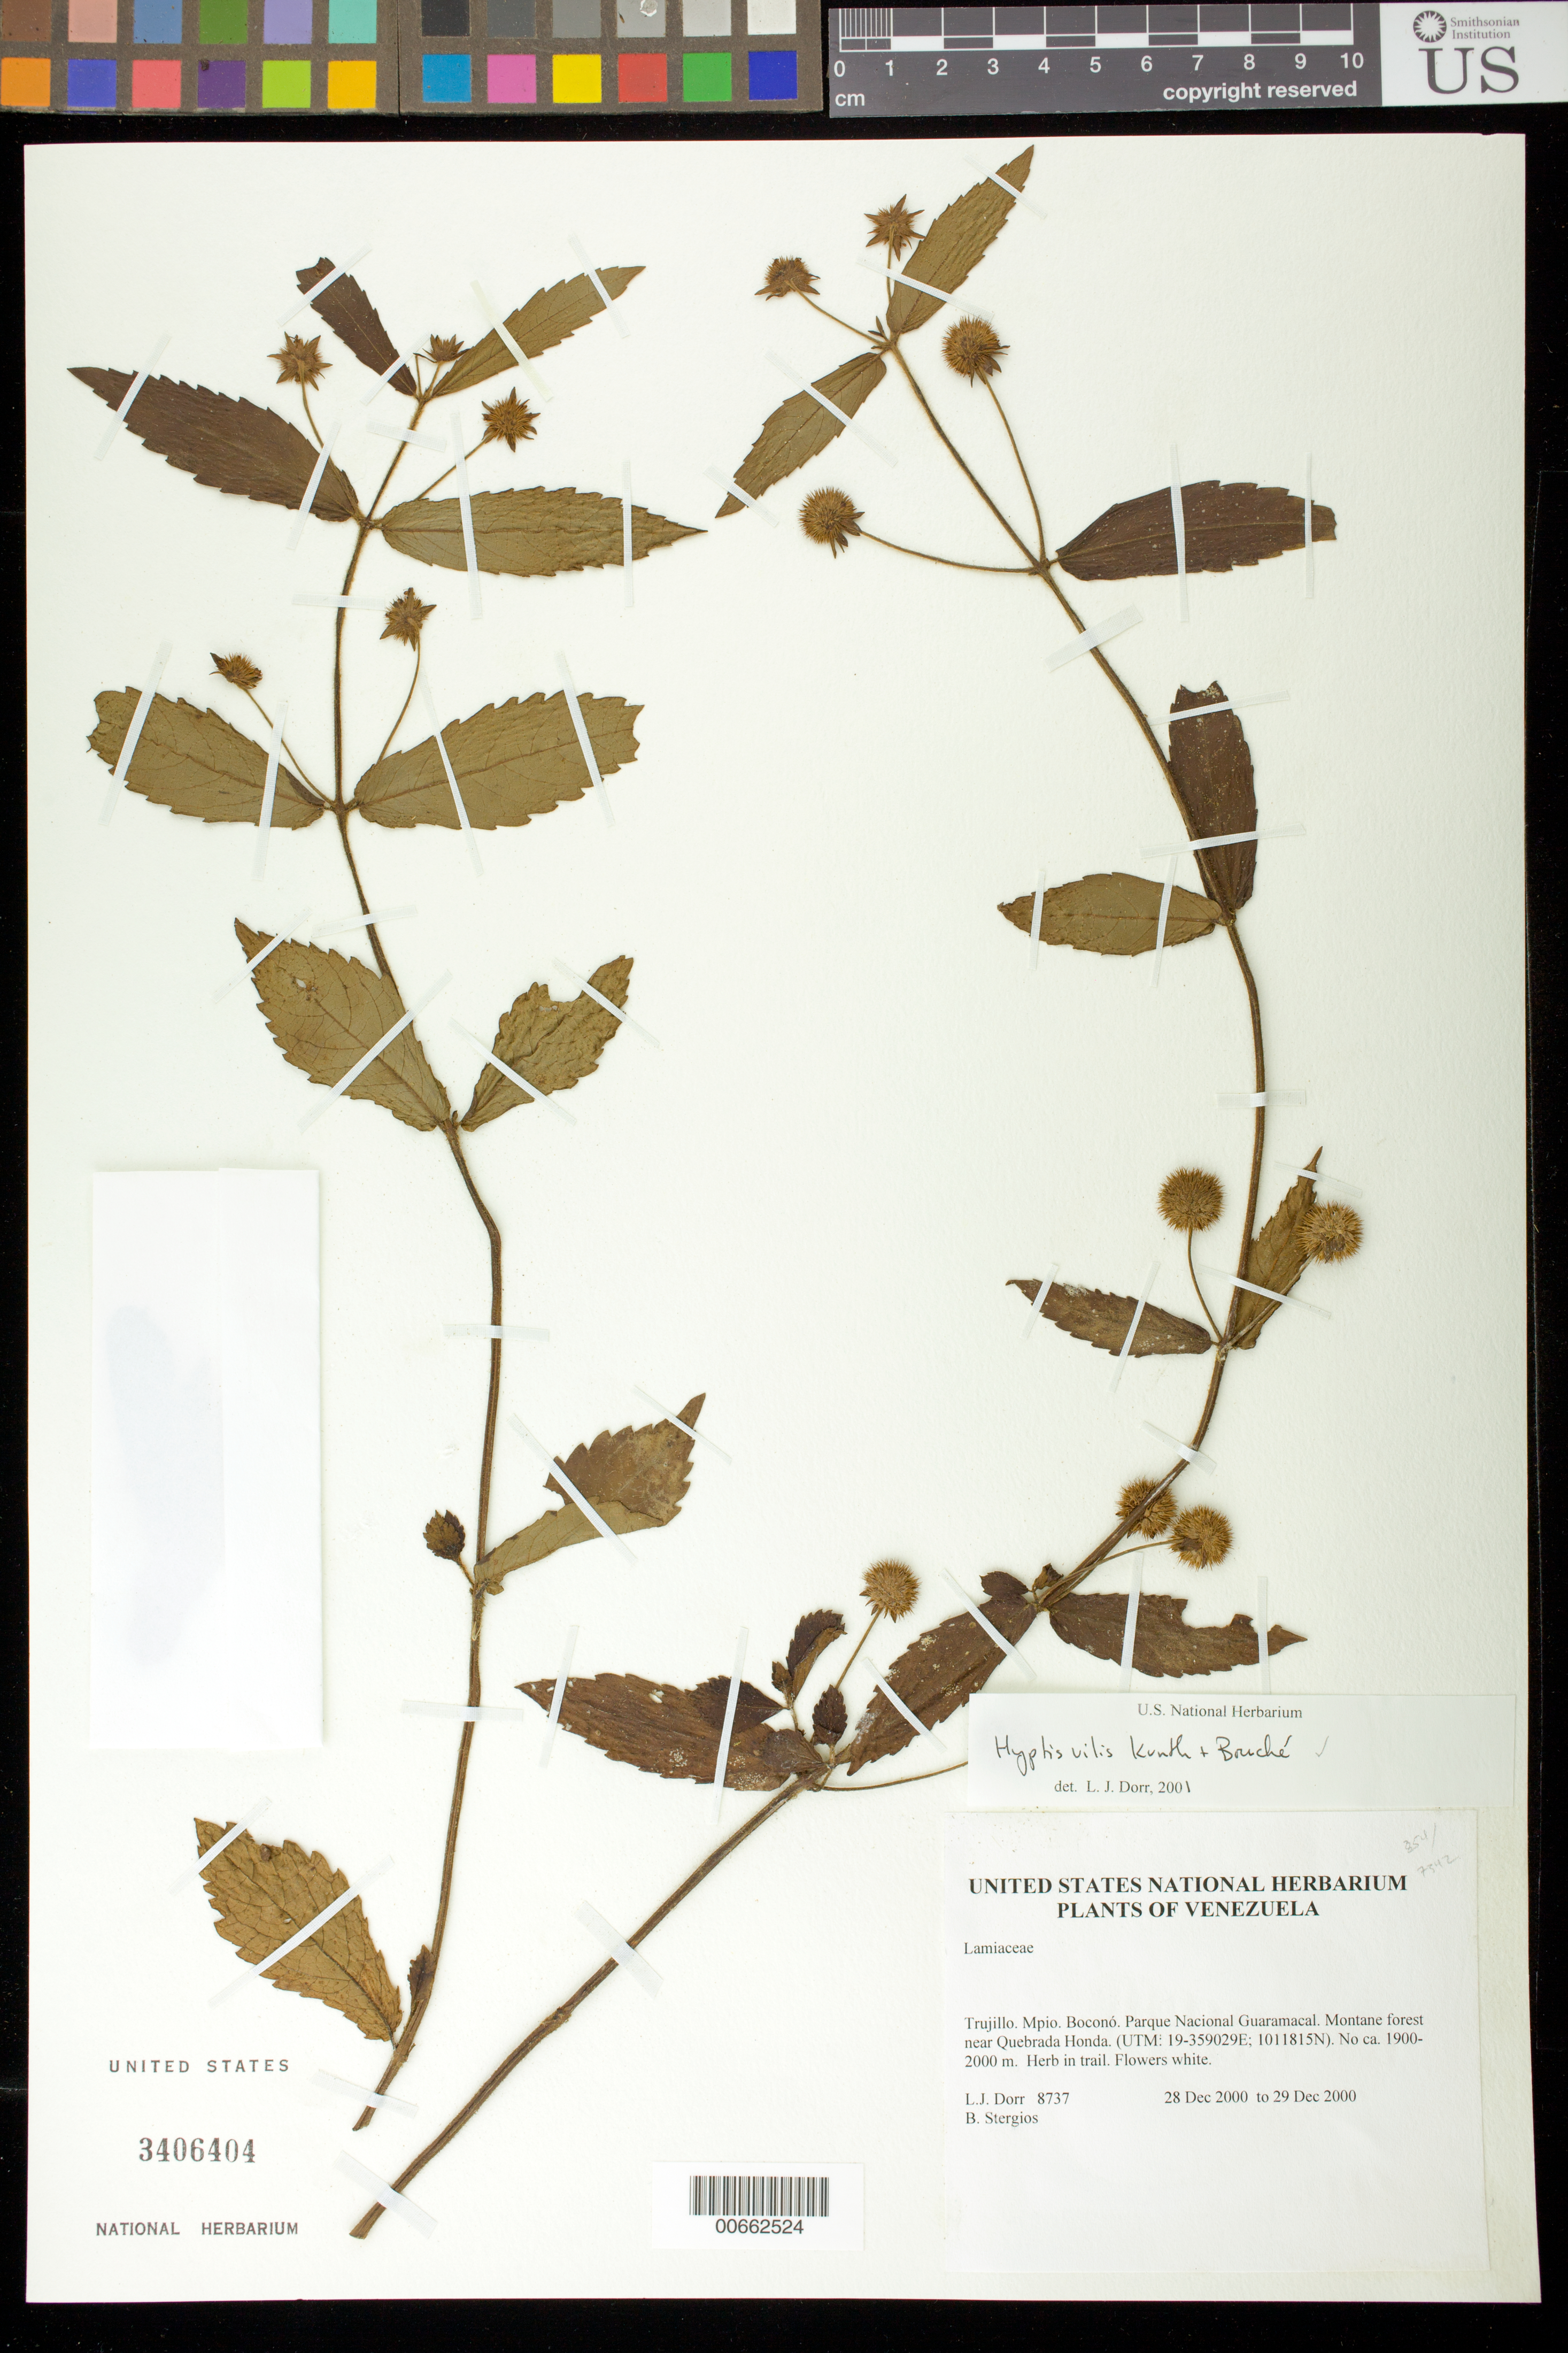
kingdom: Plantae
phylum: Tracheophyta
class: Magnoliopsida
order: Lamiales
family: Lamiaceae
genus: Hyptis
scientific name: Hyptis vilis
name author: Kunth & C.D. Bouché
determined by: Dorr, L. J., (BOT), Smithsonian Institution - National Museum of Natural History (UNITED STATES)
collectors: L. J. Dorr & B. G. Stergios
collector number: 8737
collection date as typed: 28 Dec 2000 to 29 Dec 2000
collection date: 2000-12-28/2000-12-29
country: Venezuela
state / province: Trujillo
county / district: Boconó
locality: Parque Nacional Guaramacal near Quebrada Honda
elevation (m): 1900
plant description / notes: F, K, MO, NY, PORT, US, VEN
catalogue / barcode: US 3406404